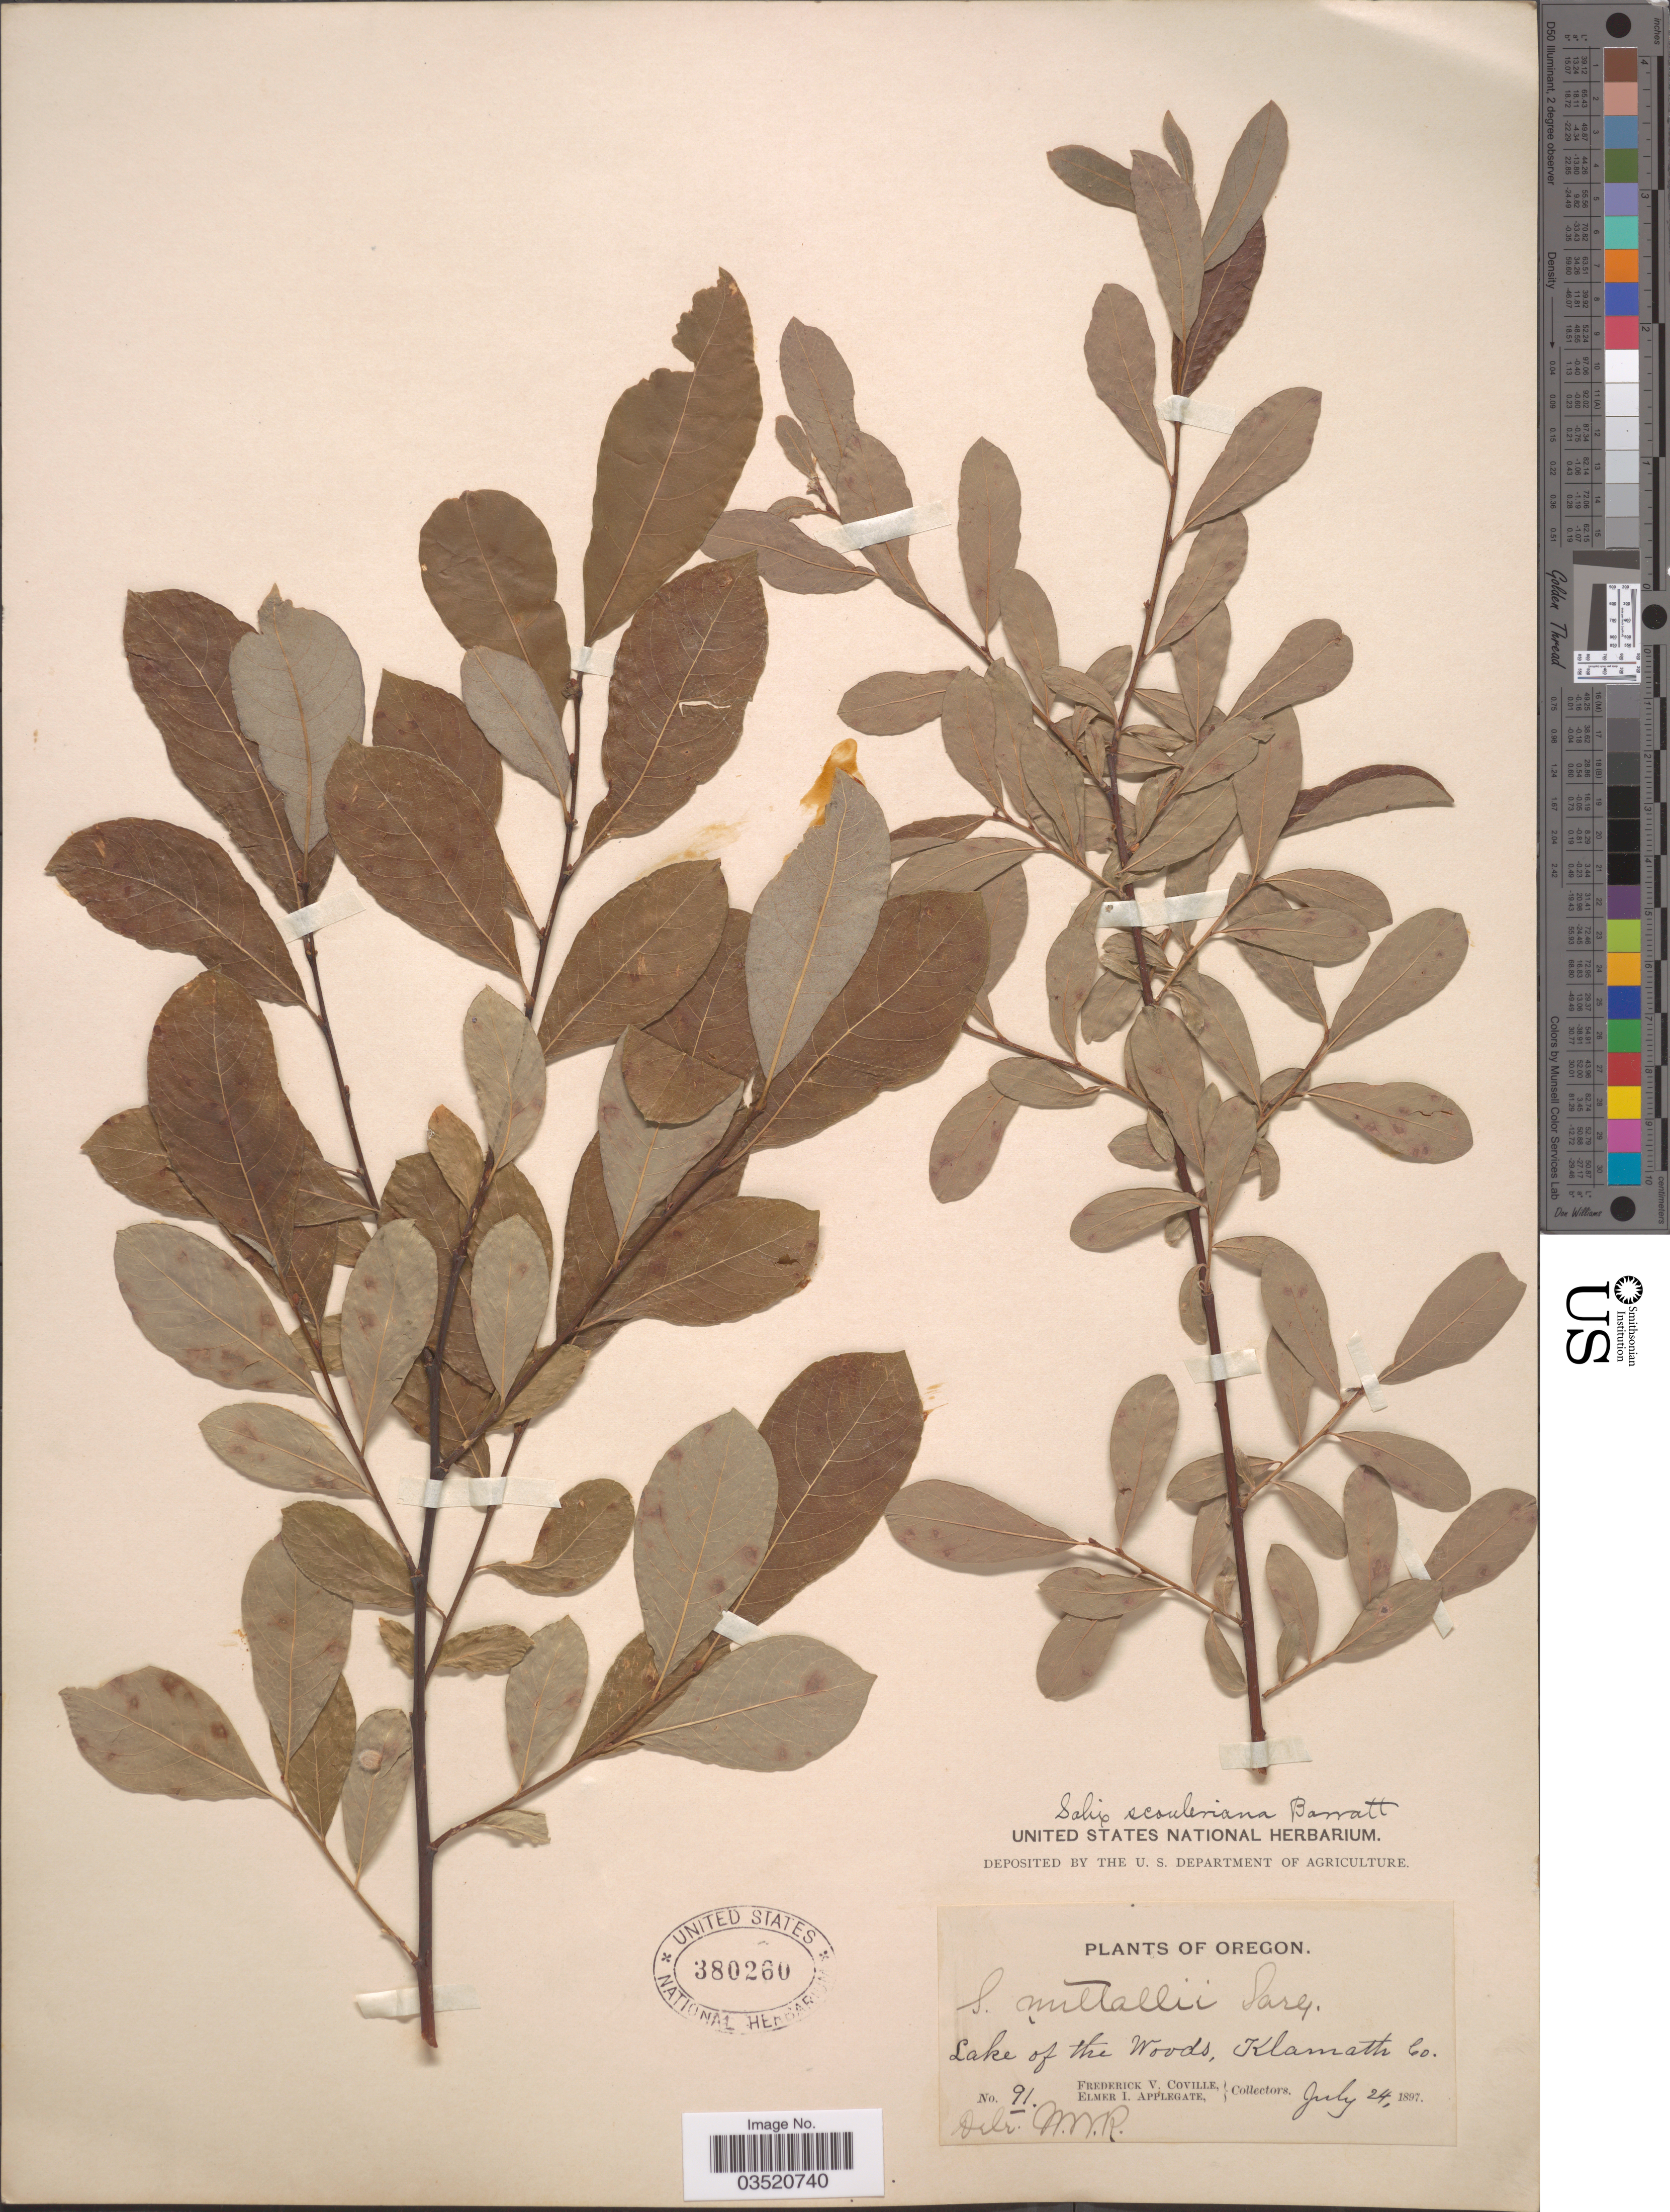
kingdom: Plantae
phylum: Tracheophyta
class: Magnoliopsida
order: Malpighiales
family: Salicaceae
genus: Salix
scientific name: Salix scouleriana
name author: Barratt ex Hook.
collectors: F. V. Coville & E. I. Applegate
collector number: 91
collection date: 1897-07-24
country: United States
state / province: Oregon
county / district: Klamath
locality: Lake of the Woods, Klamath Co.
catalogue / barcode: US 380260